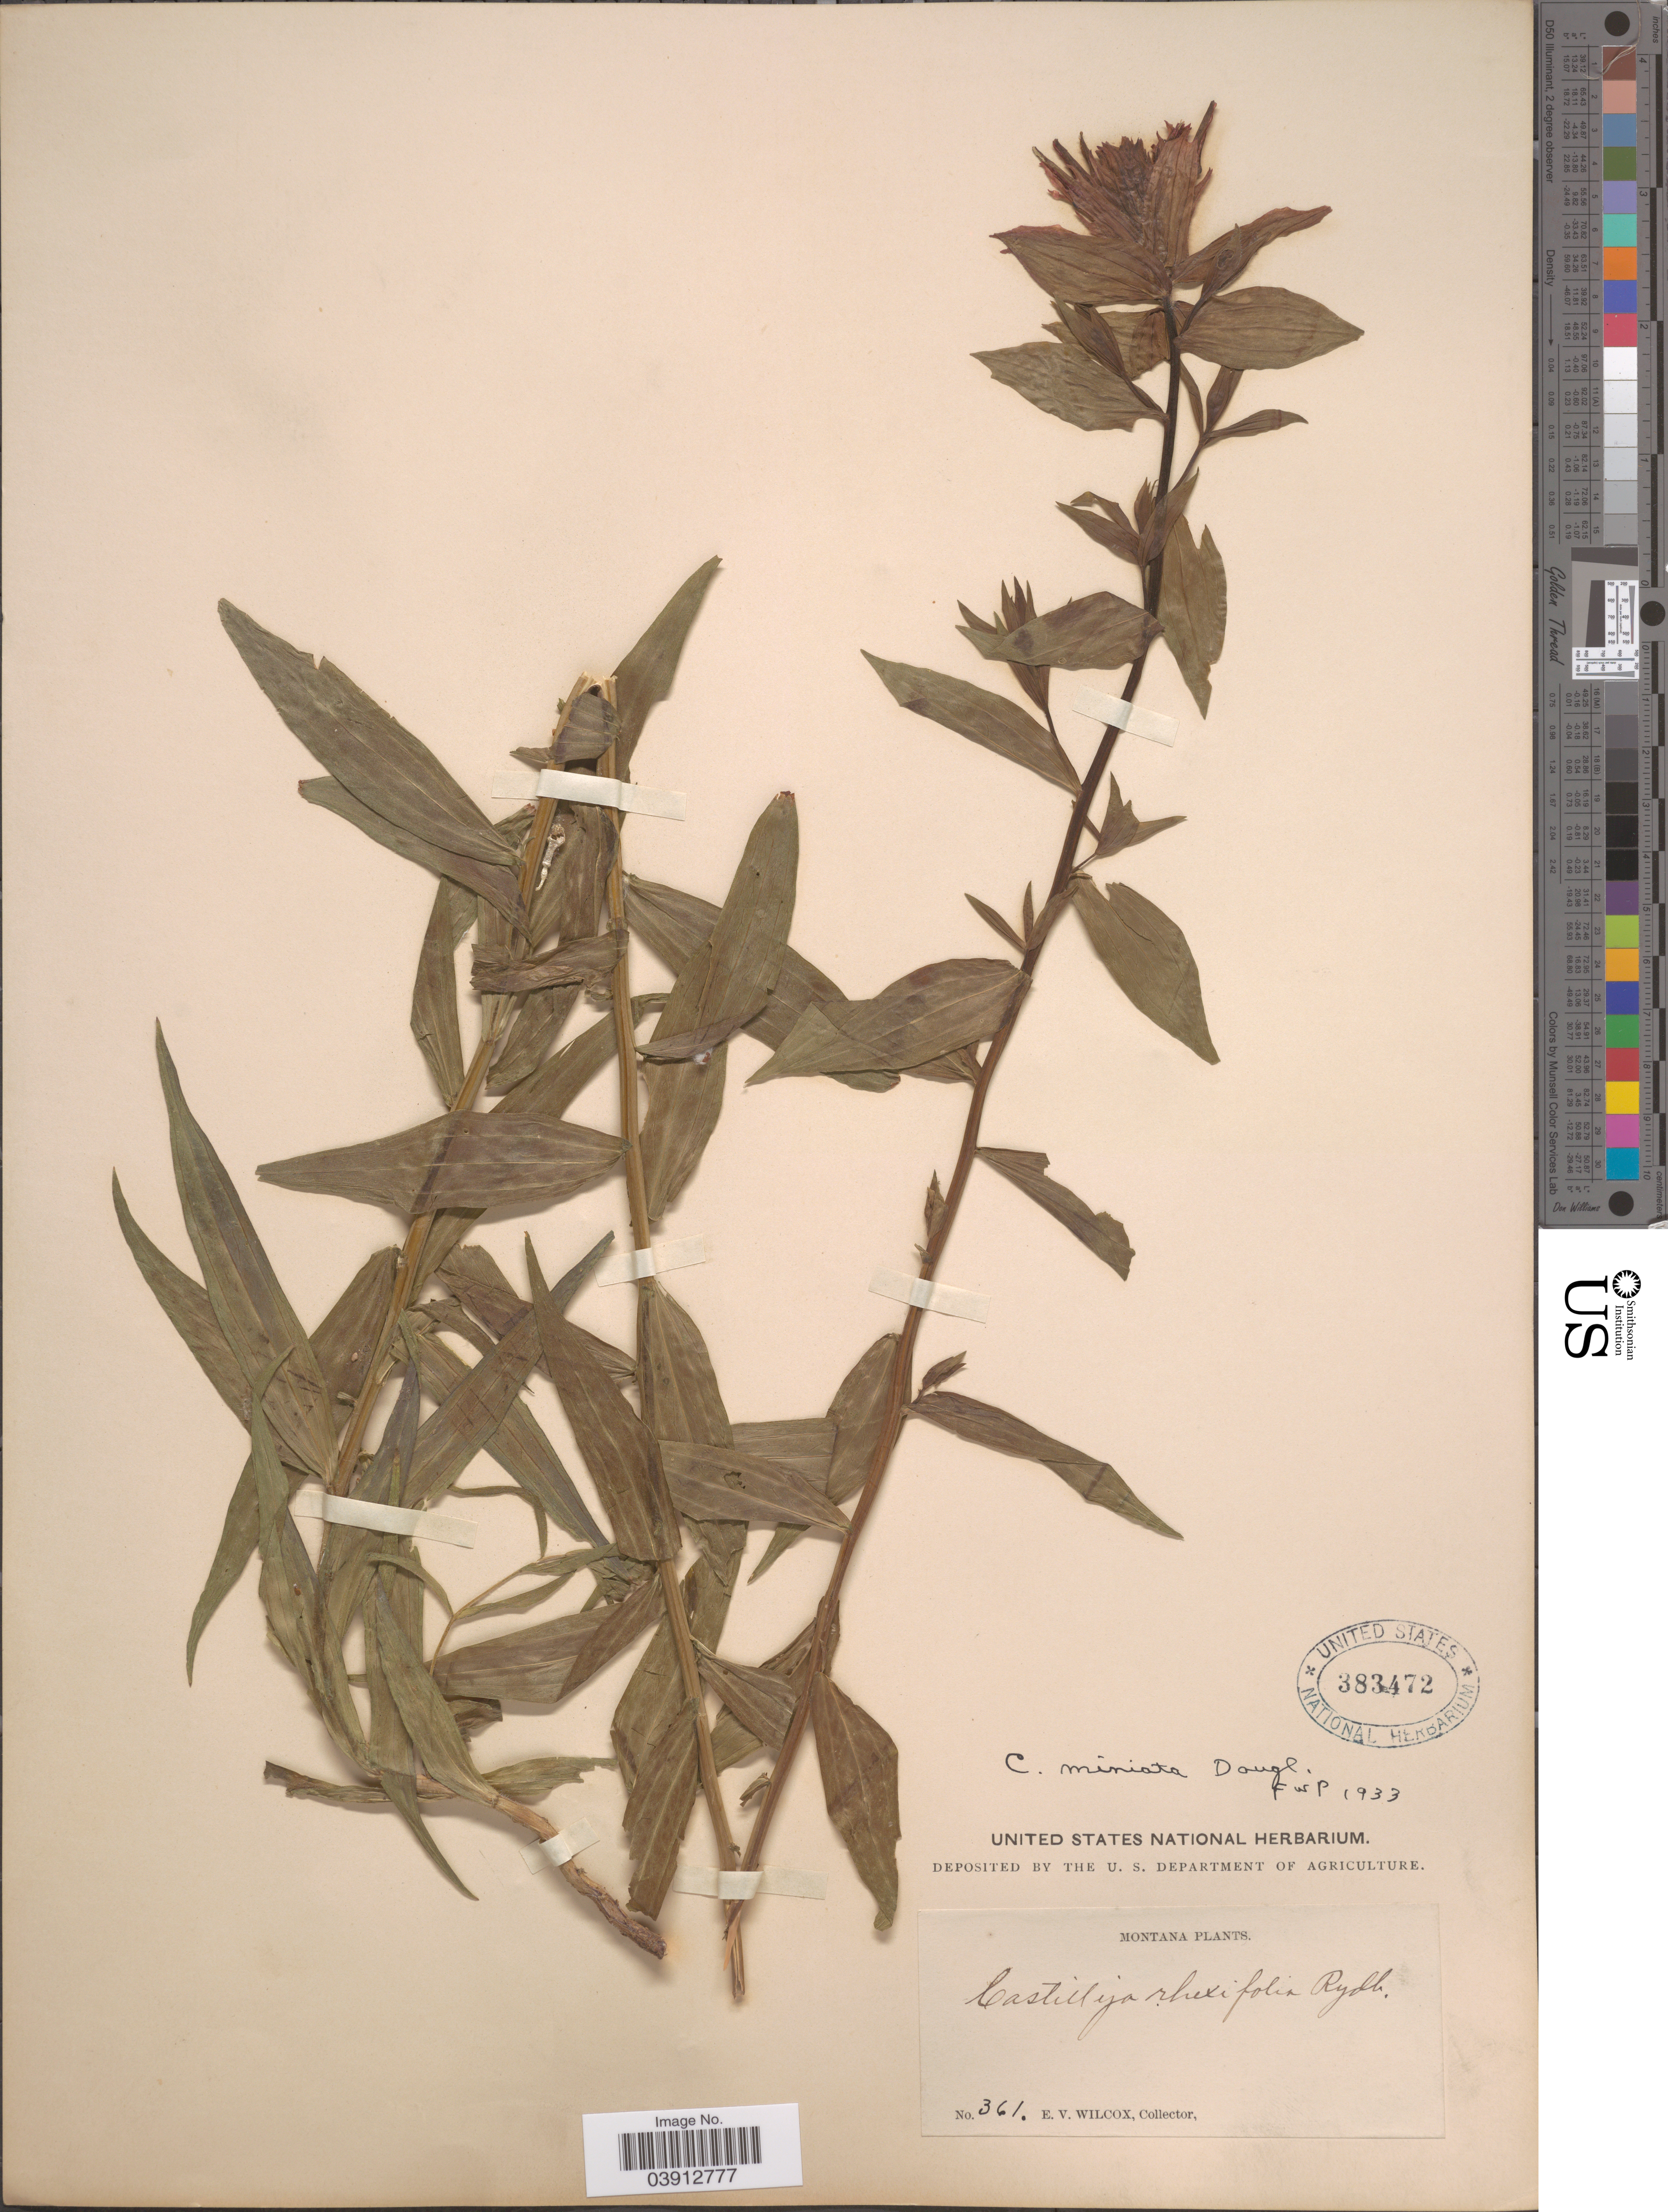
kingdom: Plantae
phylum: Tracheophyta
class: Magnoliopsida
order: Lamiales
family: Orobanchaceae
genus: Castilleja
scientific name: Castilleja miniata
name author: Douglas ex Hook.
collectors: E. V. Wilcox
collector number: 361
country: United States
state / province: Montana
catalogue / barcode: US 383472